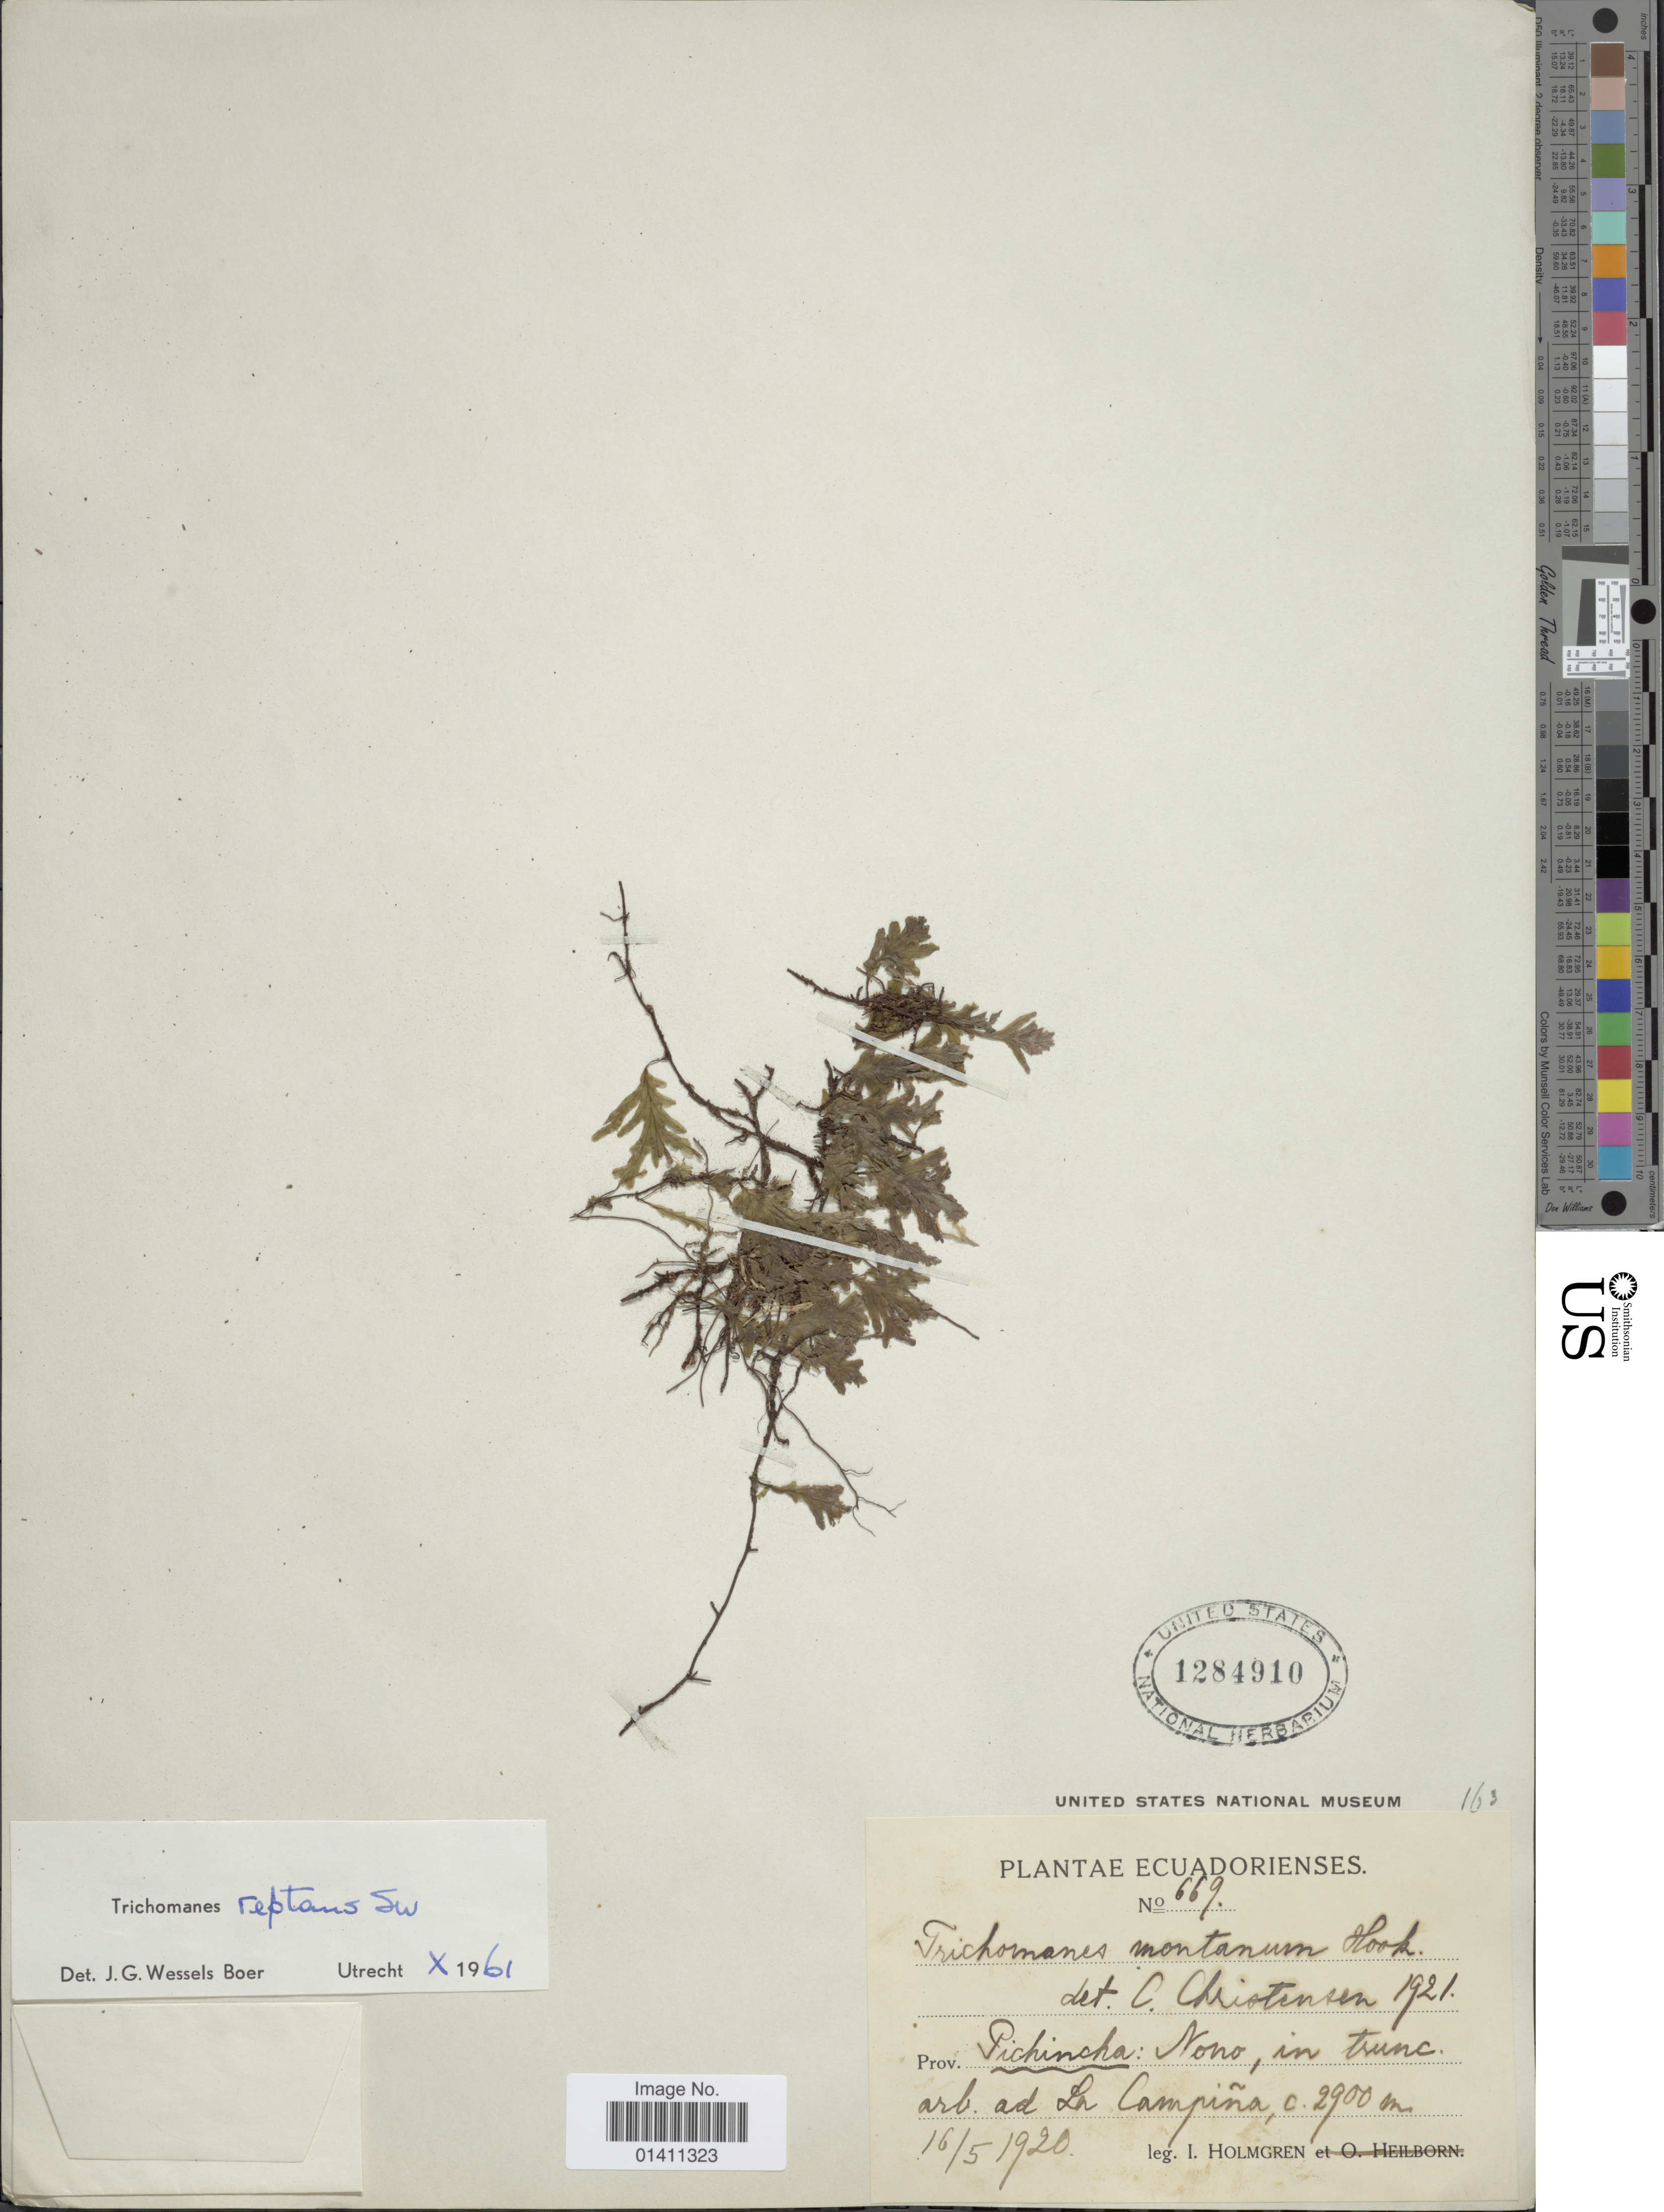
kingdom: Plantae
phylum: Tracheophyta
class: Polypodiopsida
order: Hymenophyllales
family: Hymenophyllaceae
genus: Didymoglossum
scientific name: Didymoglossum reptans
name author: (Sw.) C. Presl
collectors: I. Holmgren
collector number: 669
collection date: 1920-05-16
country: Ecuador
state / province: Pichincha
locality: Nono, in trunc. arb. ad La Campina.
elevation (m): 2900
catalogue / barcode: US 1284910